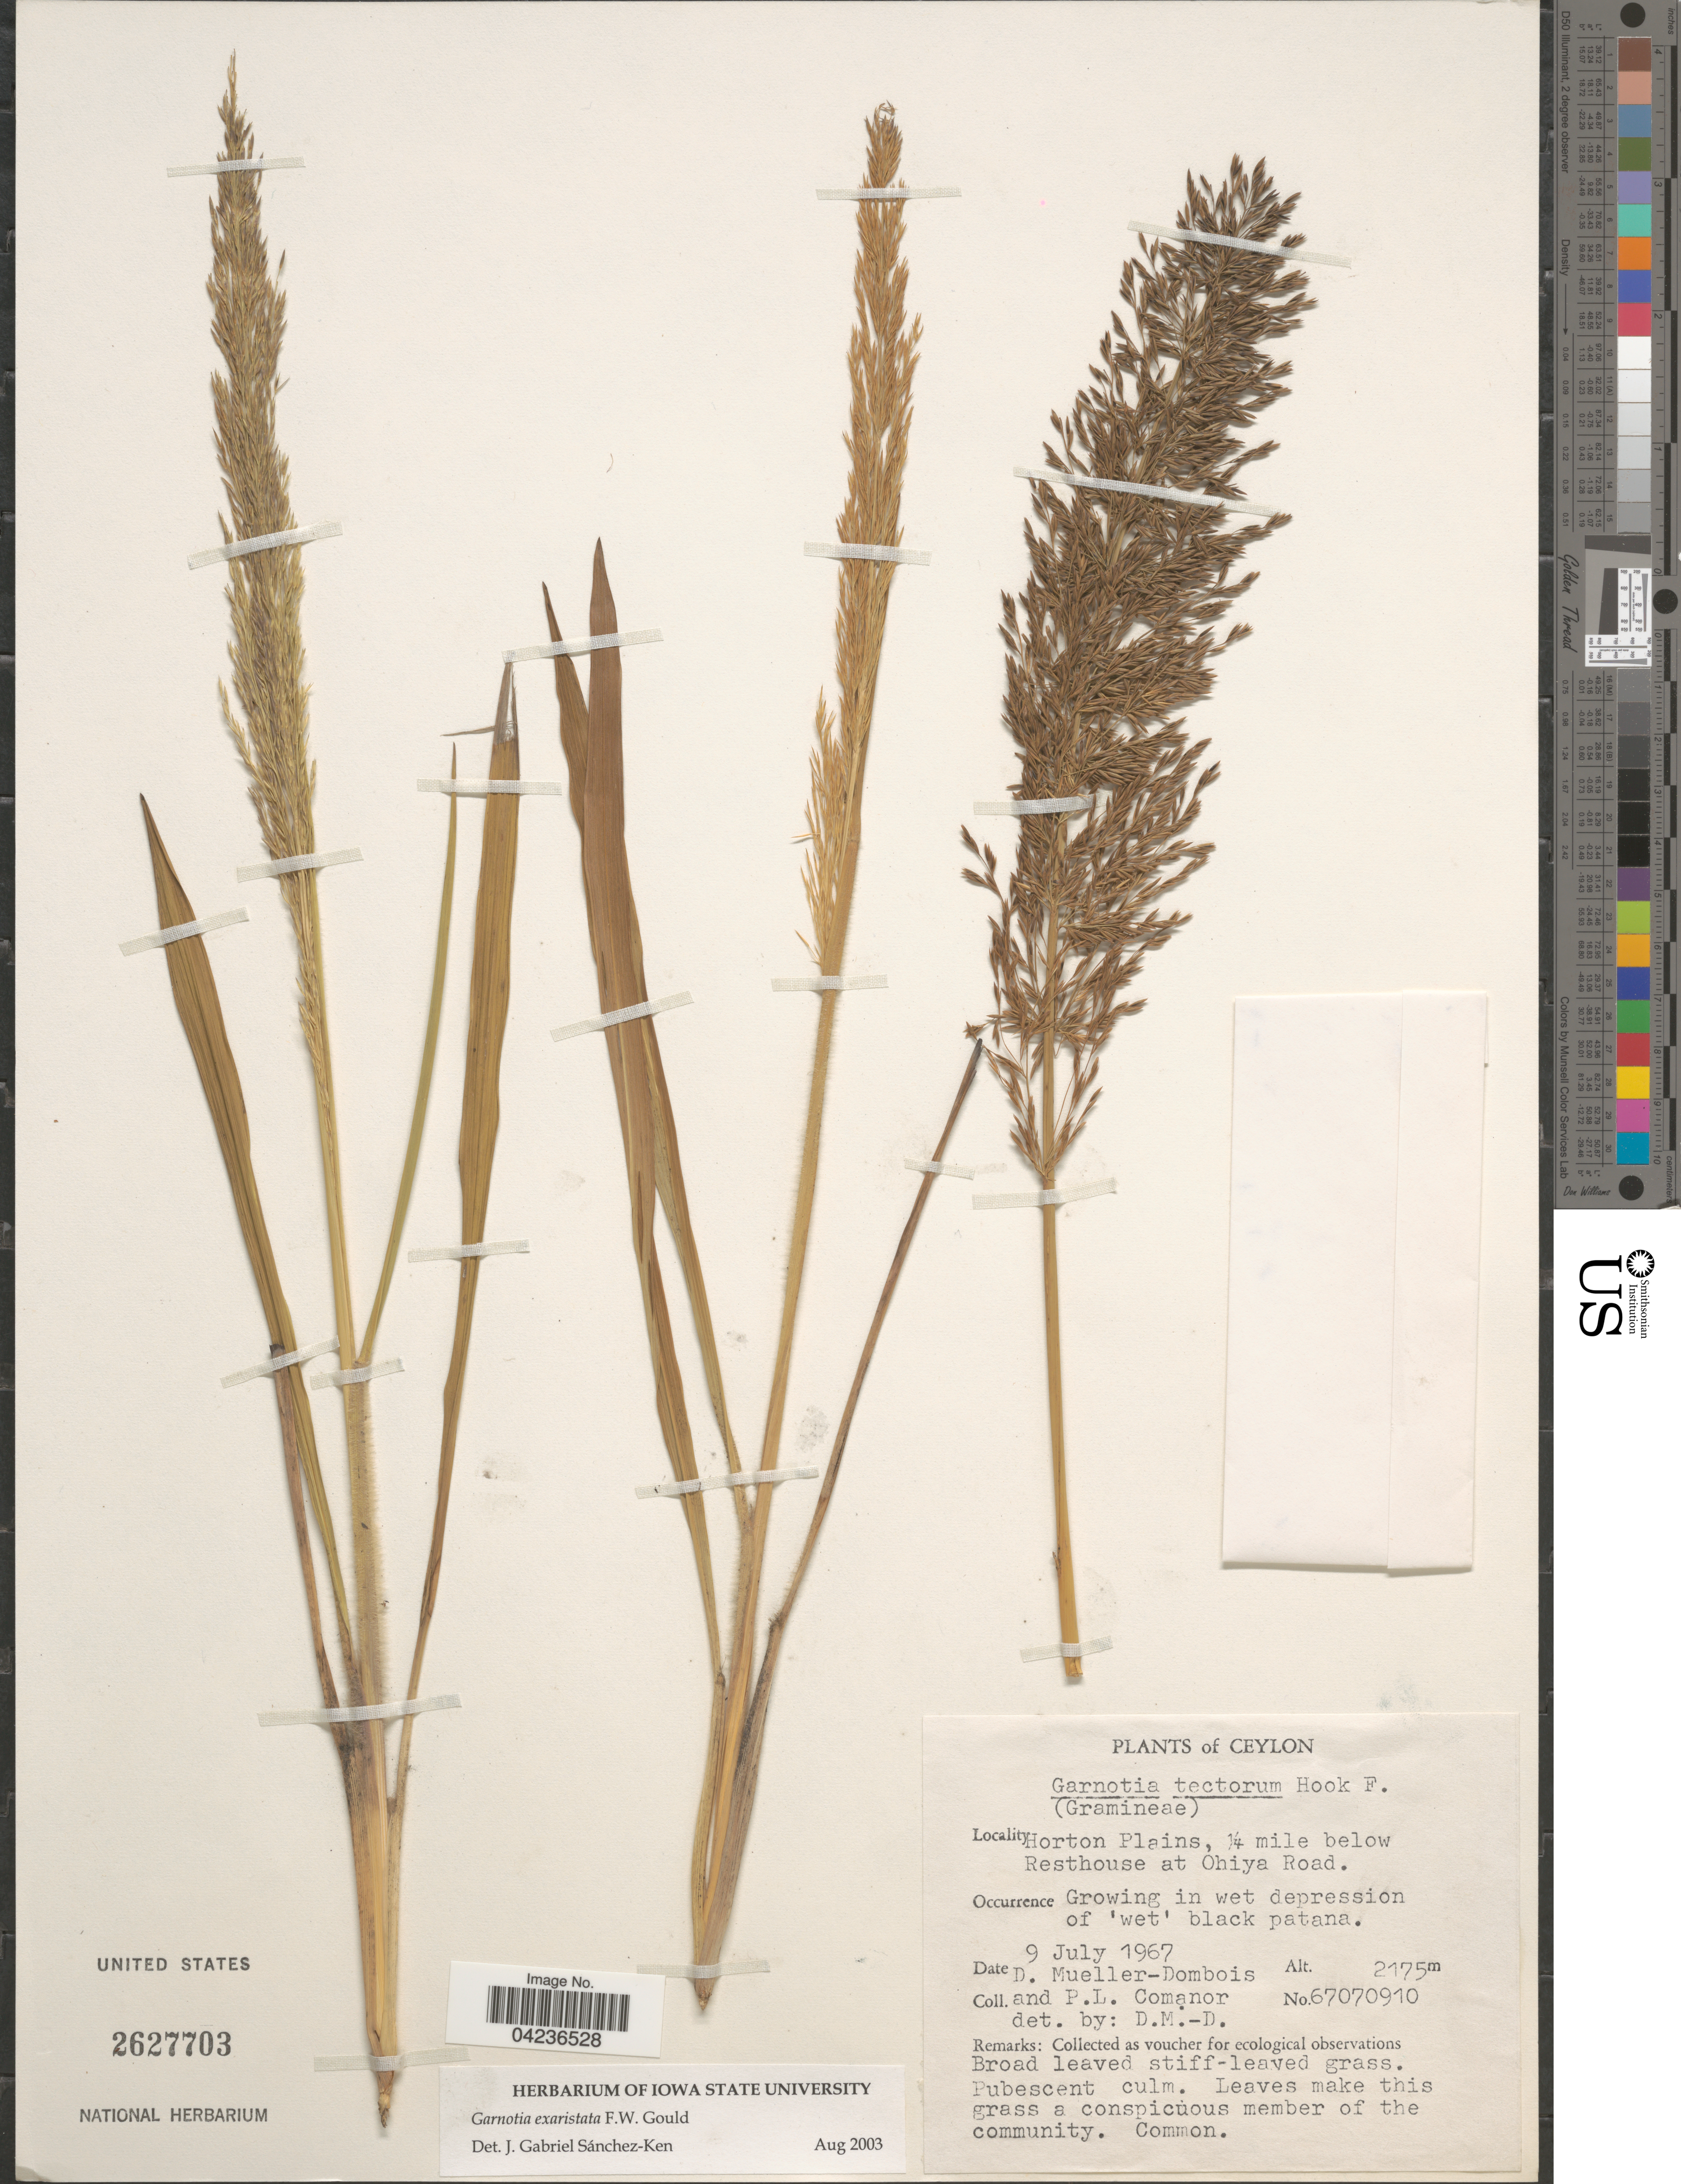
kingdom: Plantae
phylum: Tracheophyta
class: Liliopsida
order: Poales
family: Poaceae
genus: Garnotia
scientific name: Garnotia exaristata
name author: Gould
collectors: D. Mueller-Dombois & P. Comanor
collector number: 67070910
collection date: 1967-07-09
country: Sri Lanka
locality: Ceylon. Horton Plains, ¼ mile below Resthouse at Ohiya Road.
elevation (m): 2175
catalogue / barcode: US 2627703